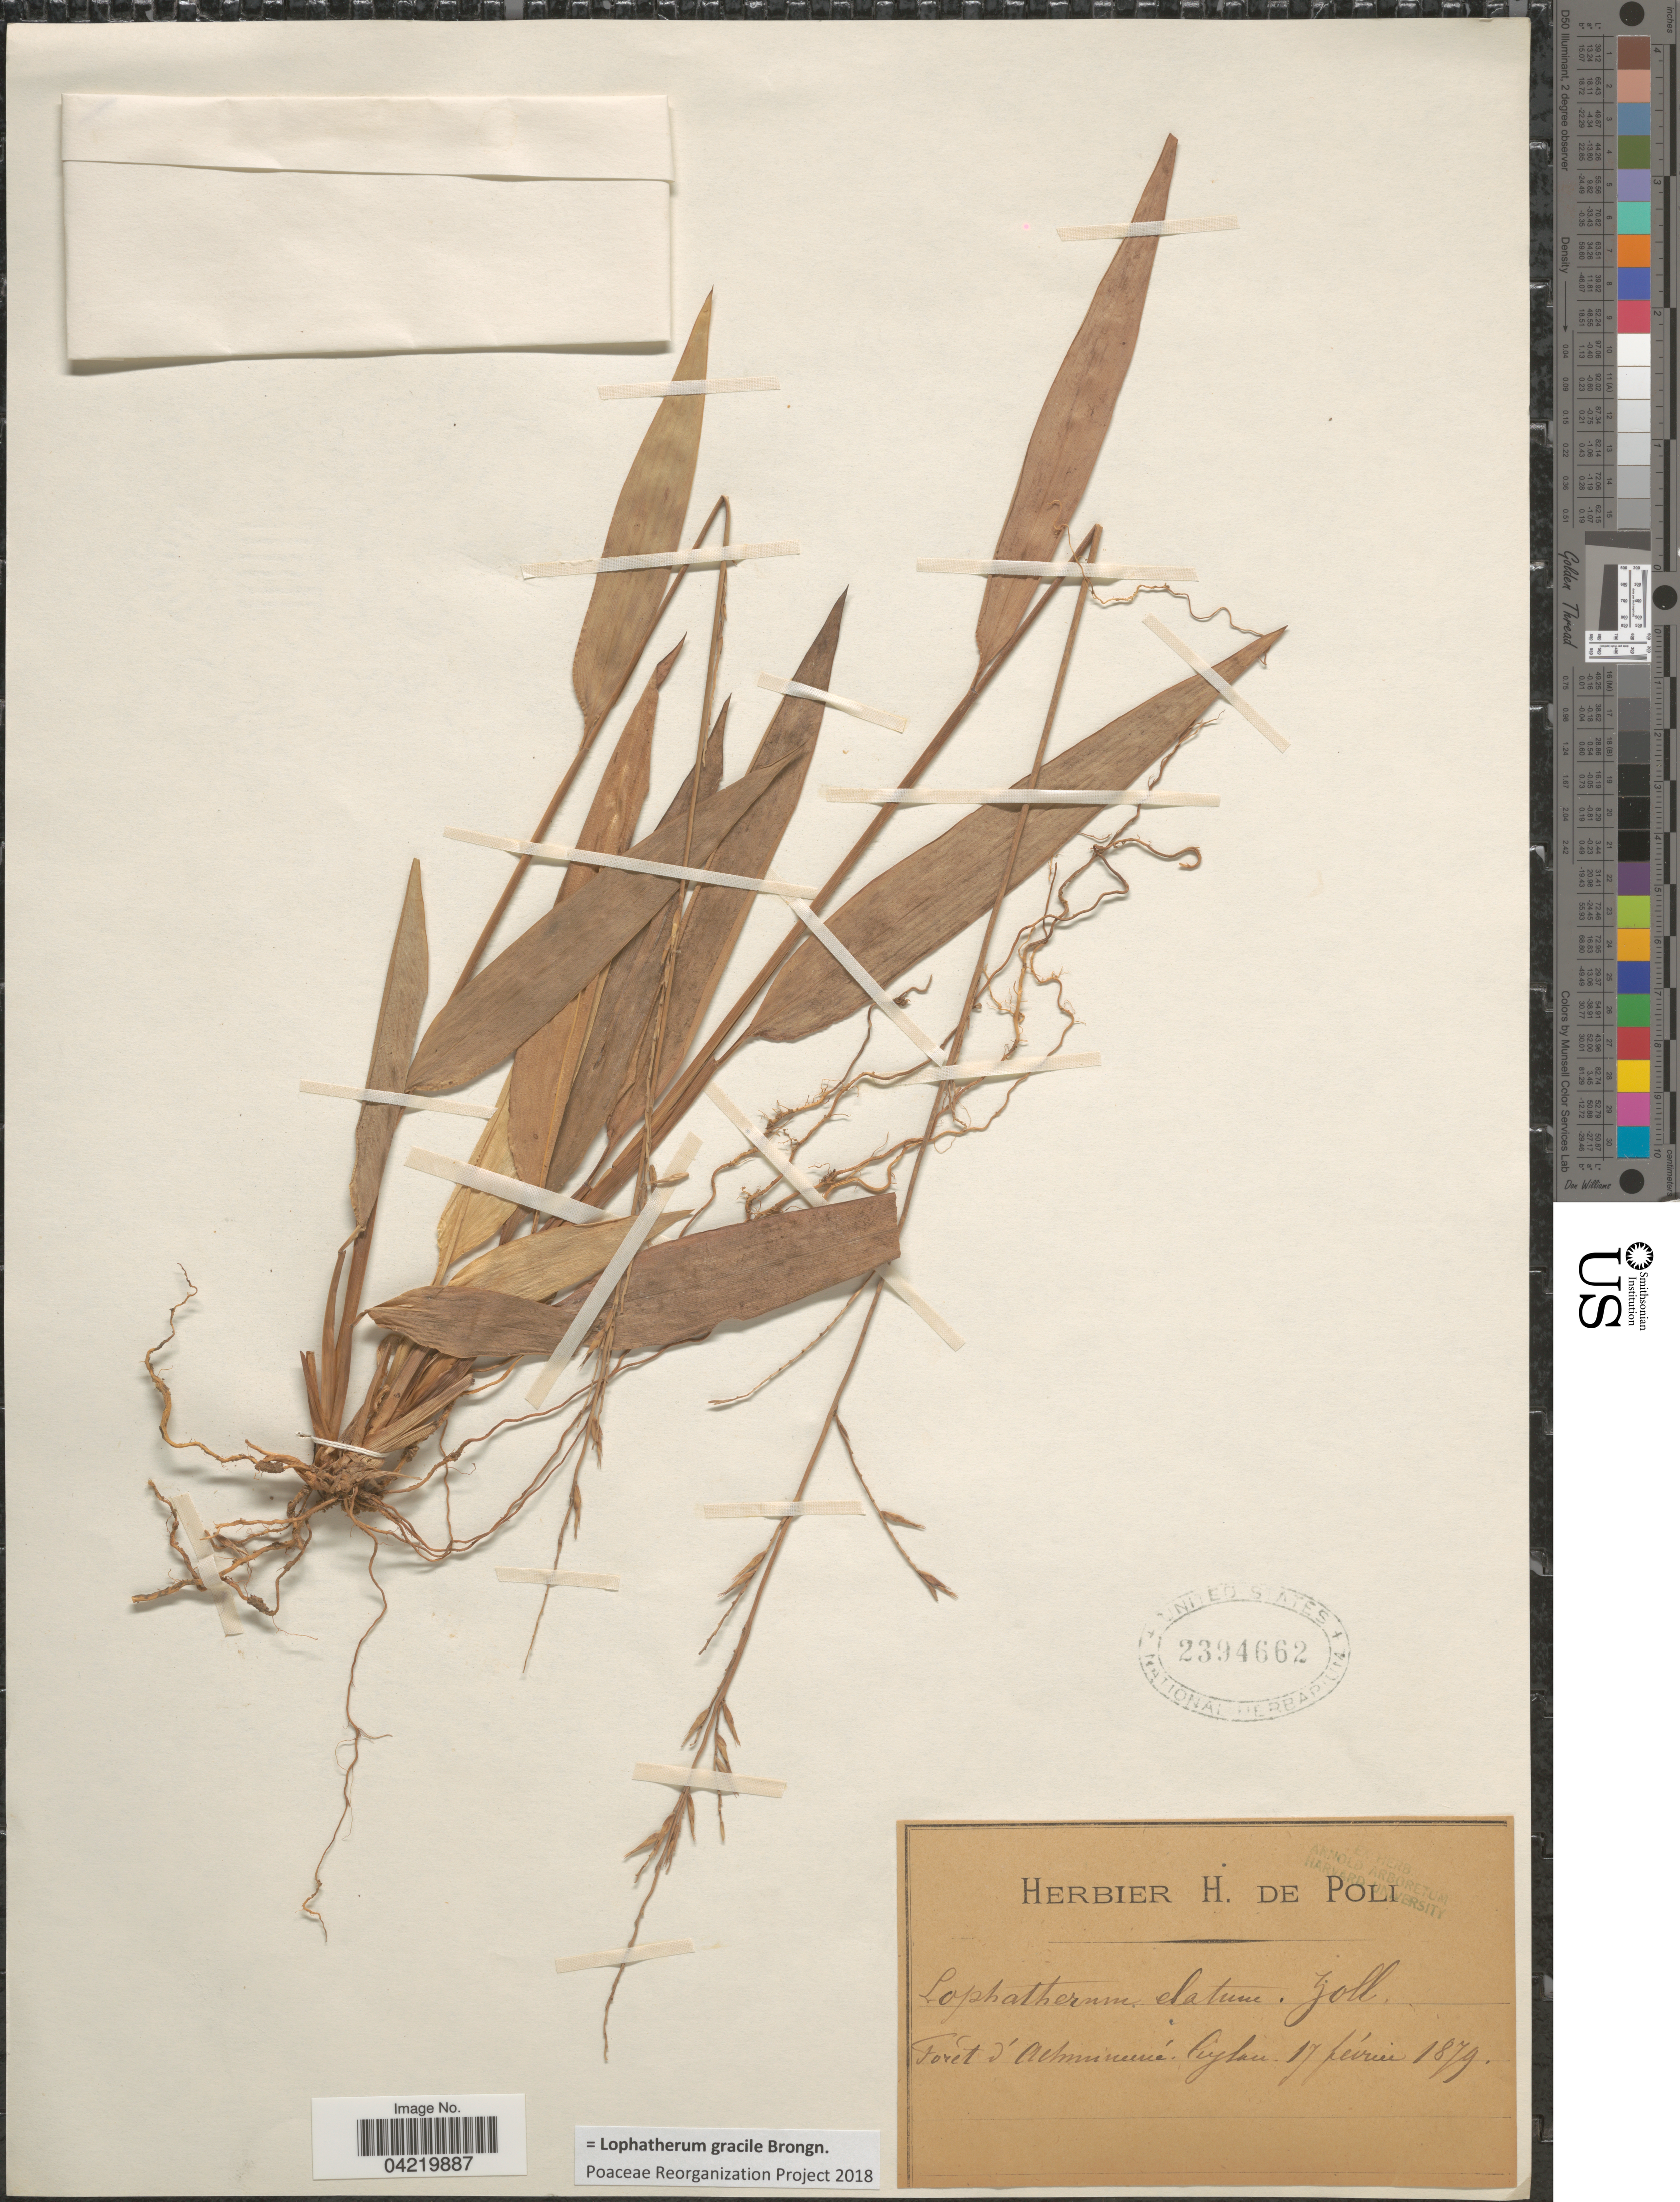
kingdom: Plantae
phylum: Tracheophyta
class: Liliopsida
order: Poales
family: Poaceae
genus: Lophatherum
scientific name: Lophatherum gracile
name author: Brongn.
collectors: ex herb. H. De Poli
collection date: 1879-02-17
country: Sri Lanka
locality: Forêt [illegible text]. Ceylon.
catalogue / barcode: US 2394662